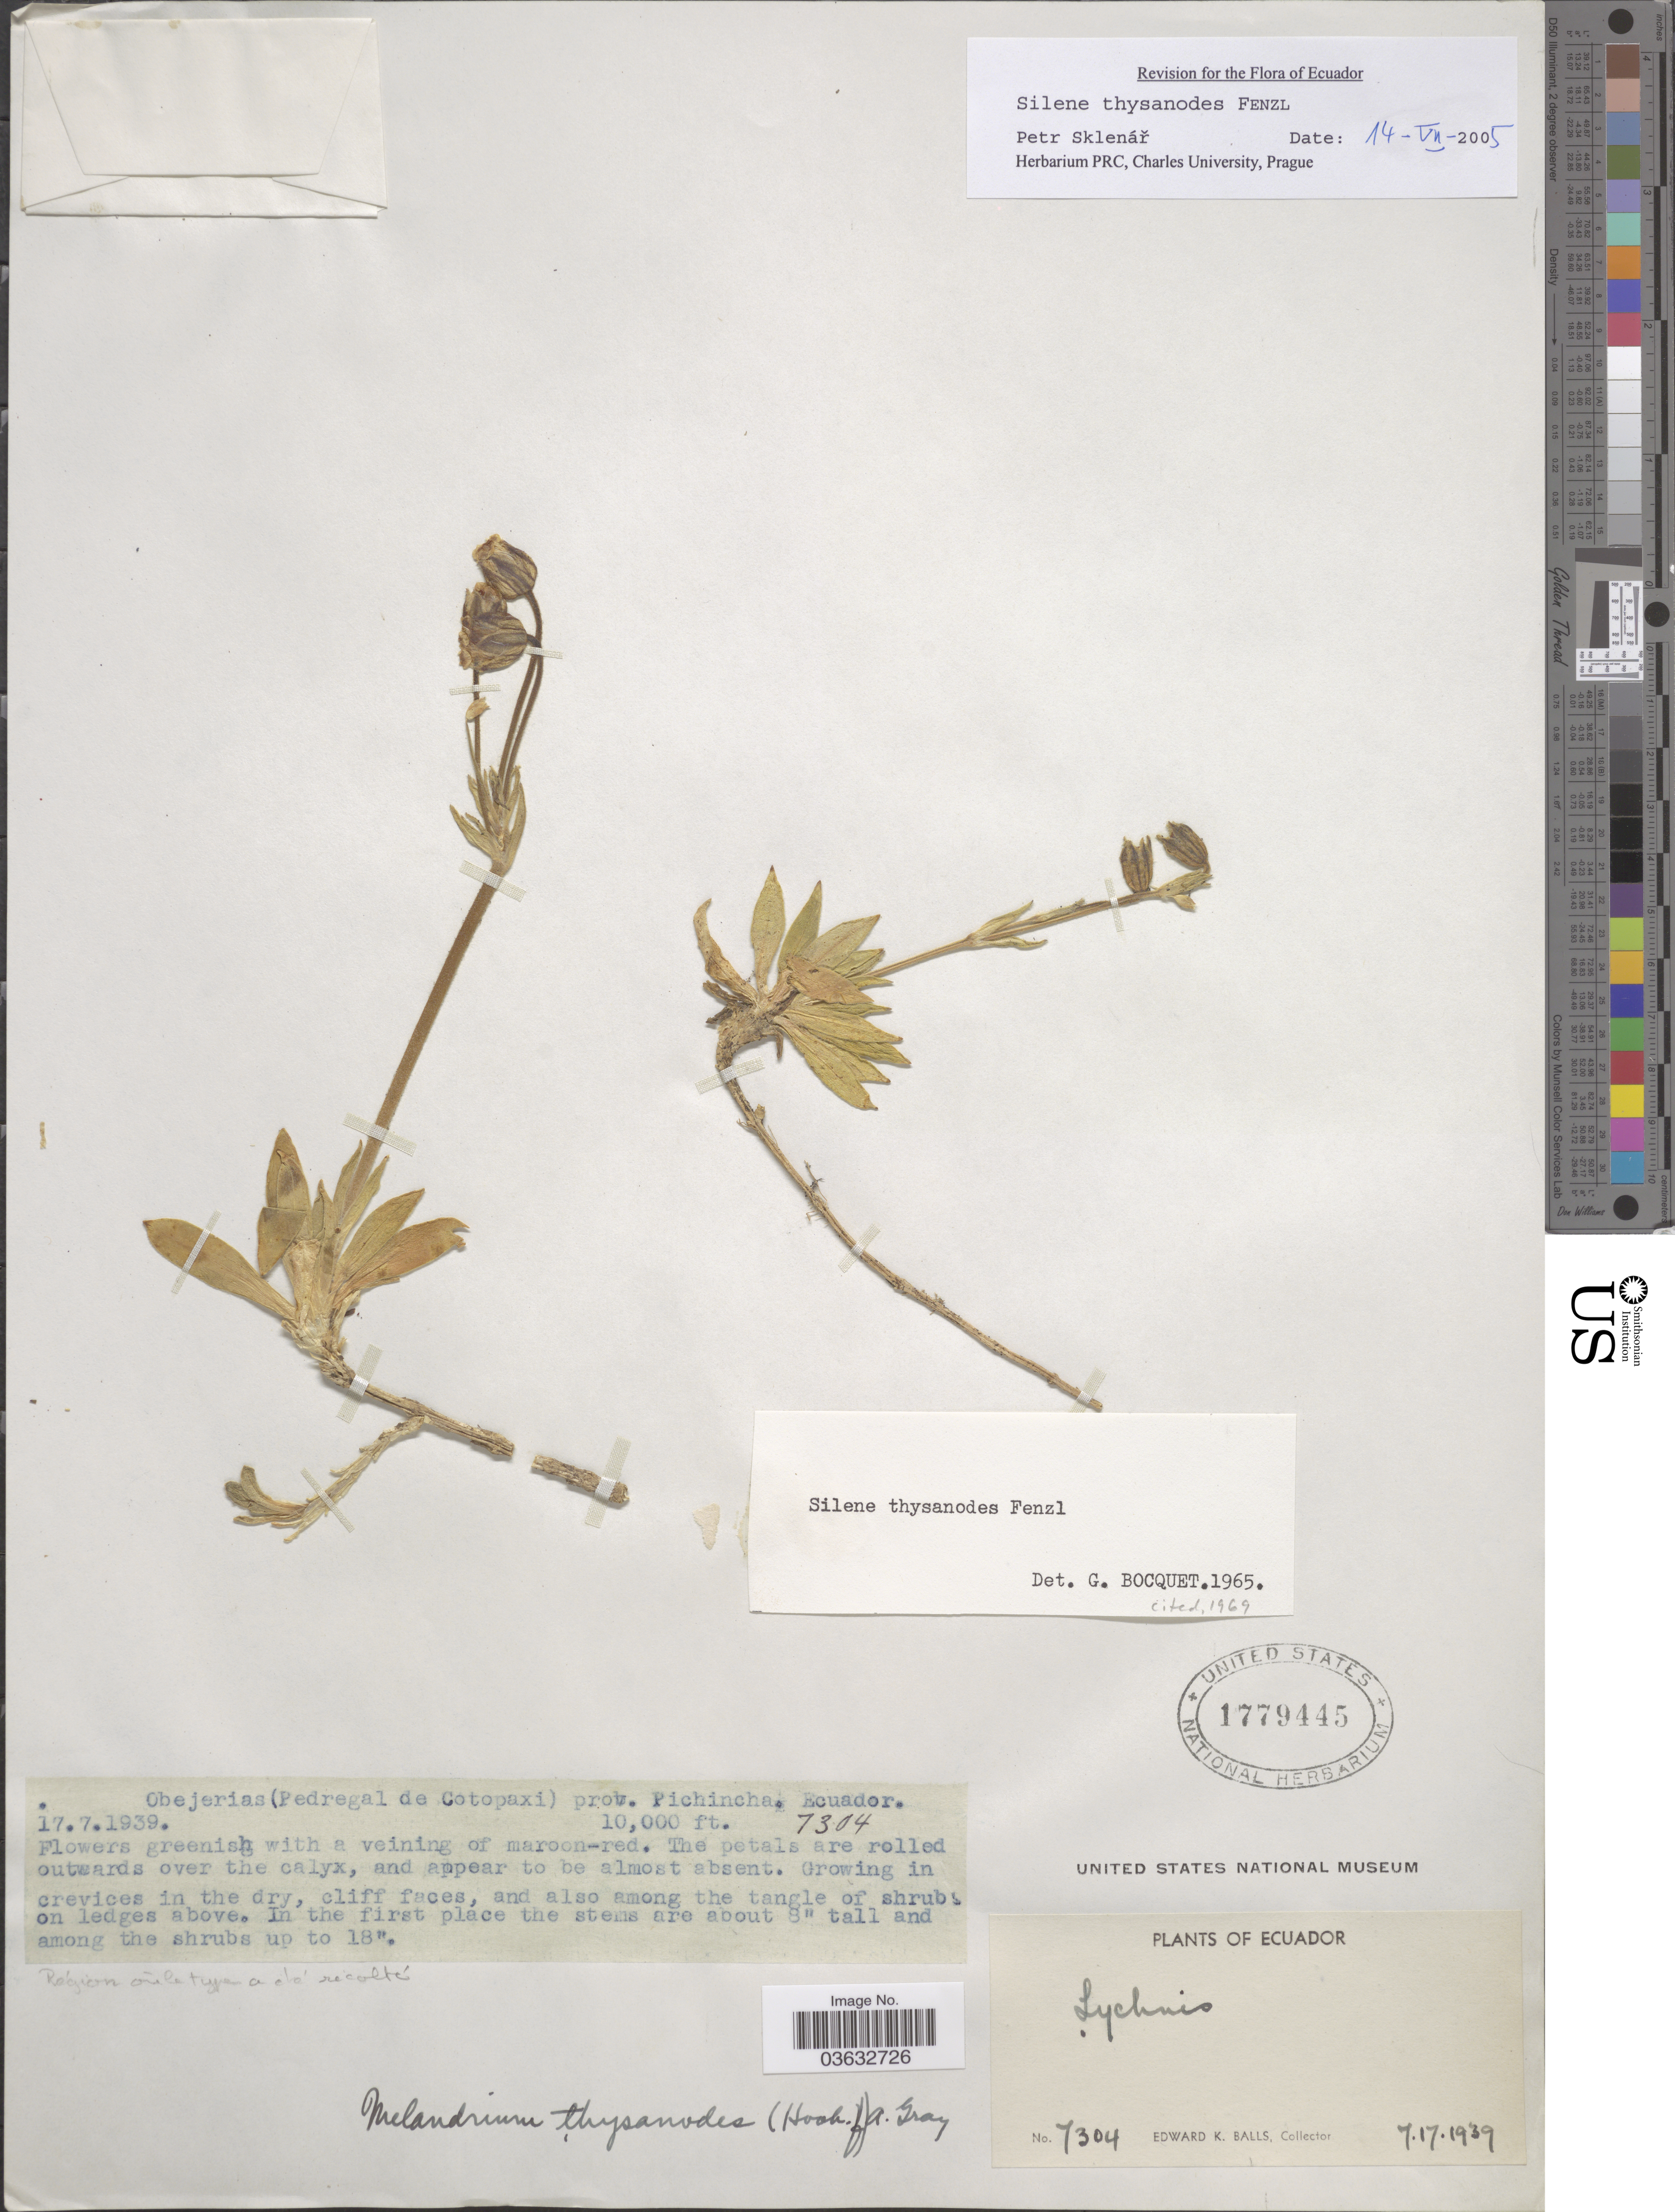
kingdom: Plantae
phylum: Tracheophyta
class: Magnoliopsida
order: Caryophyllales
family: Caryophyllaceae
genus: Silene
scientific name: Silene thysanodes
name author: Fenzl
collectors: E. K. Balls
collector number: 7304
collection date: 1939-07-17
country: Ecuador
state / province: Pichincha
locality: Obejerias (Pedregal de Cotopaxi).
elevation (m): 3048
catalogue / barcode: US 1779445